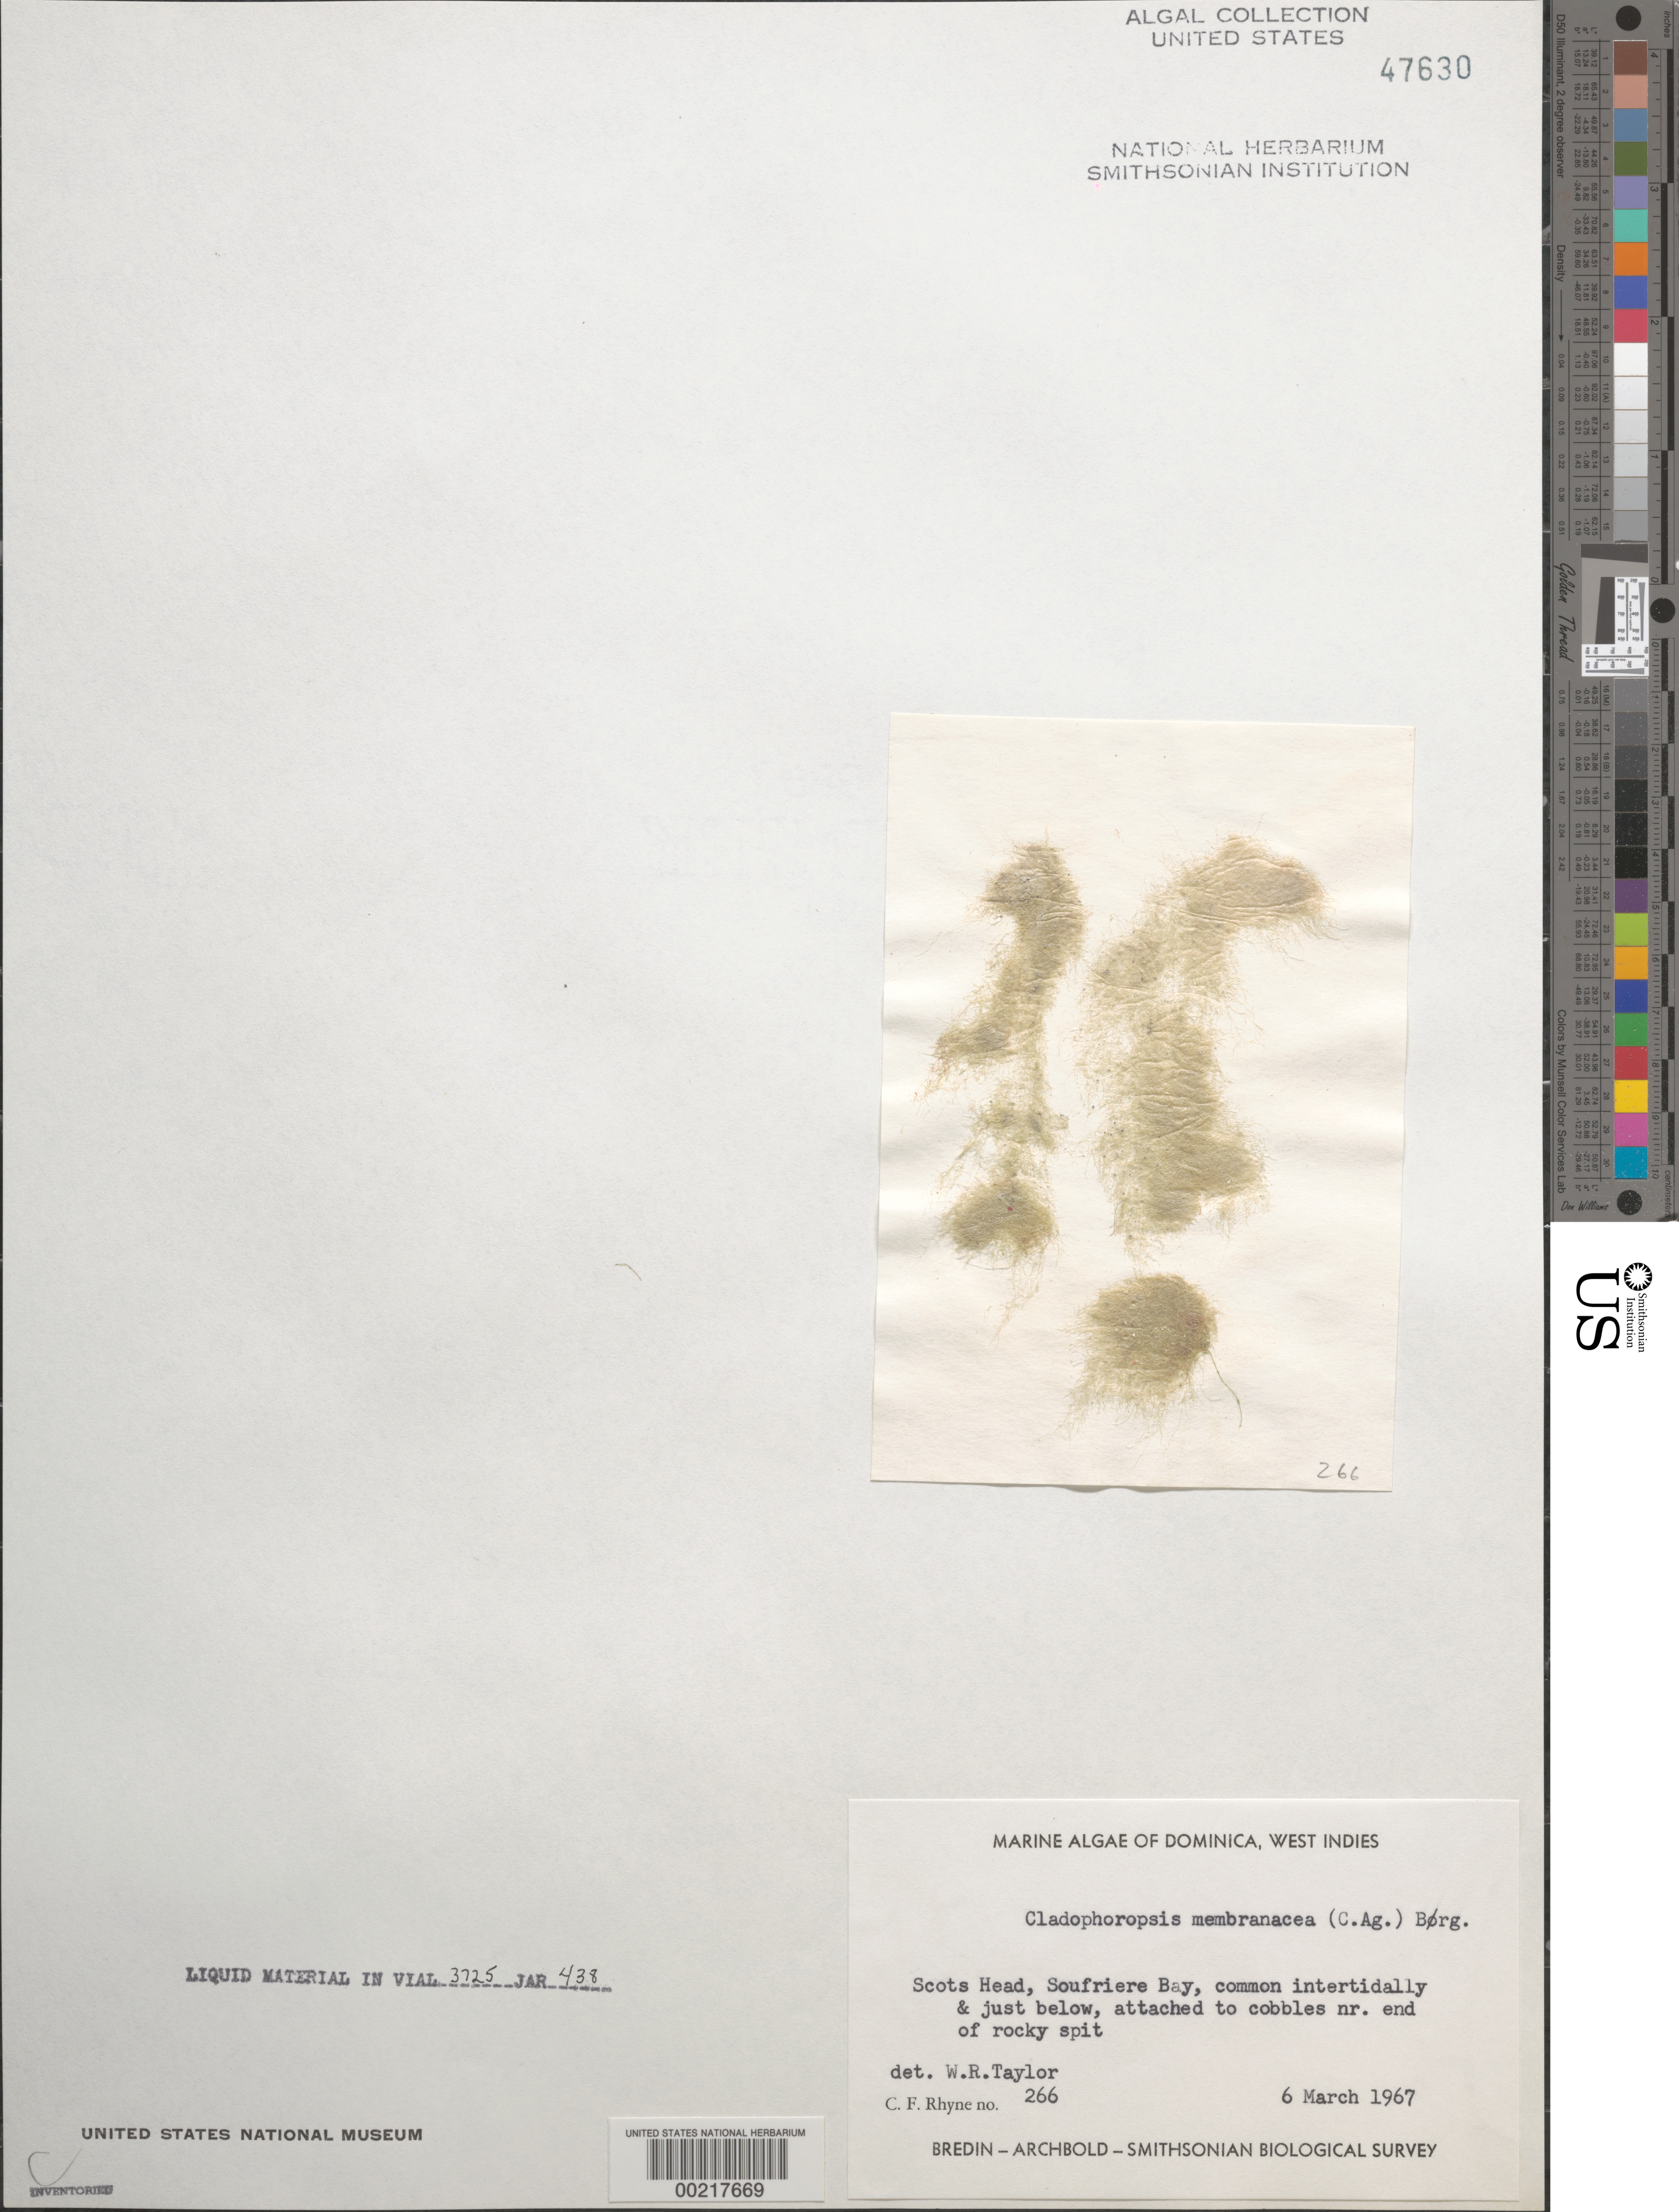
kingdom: Plantae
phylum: Chlorophyta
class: Ulvophyceae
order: Siphonocladales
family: Boodleaceae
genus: Cladophoropsis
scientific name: Cladophoropsis membranacea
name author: (Hofman-Bang) Børgesen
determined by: Taylor, William R.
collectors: C. Rhyne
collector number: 266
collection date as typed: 06 Mar 1967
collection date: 1967-03-06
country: Dominica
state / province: St. Mark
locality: Scots Head, Soufriere Bay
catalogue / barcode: US 47630